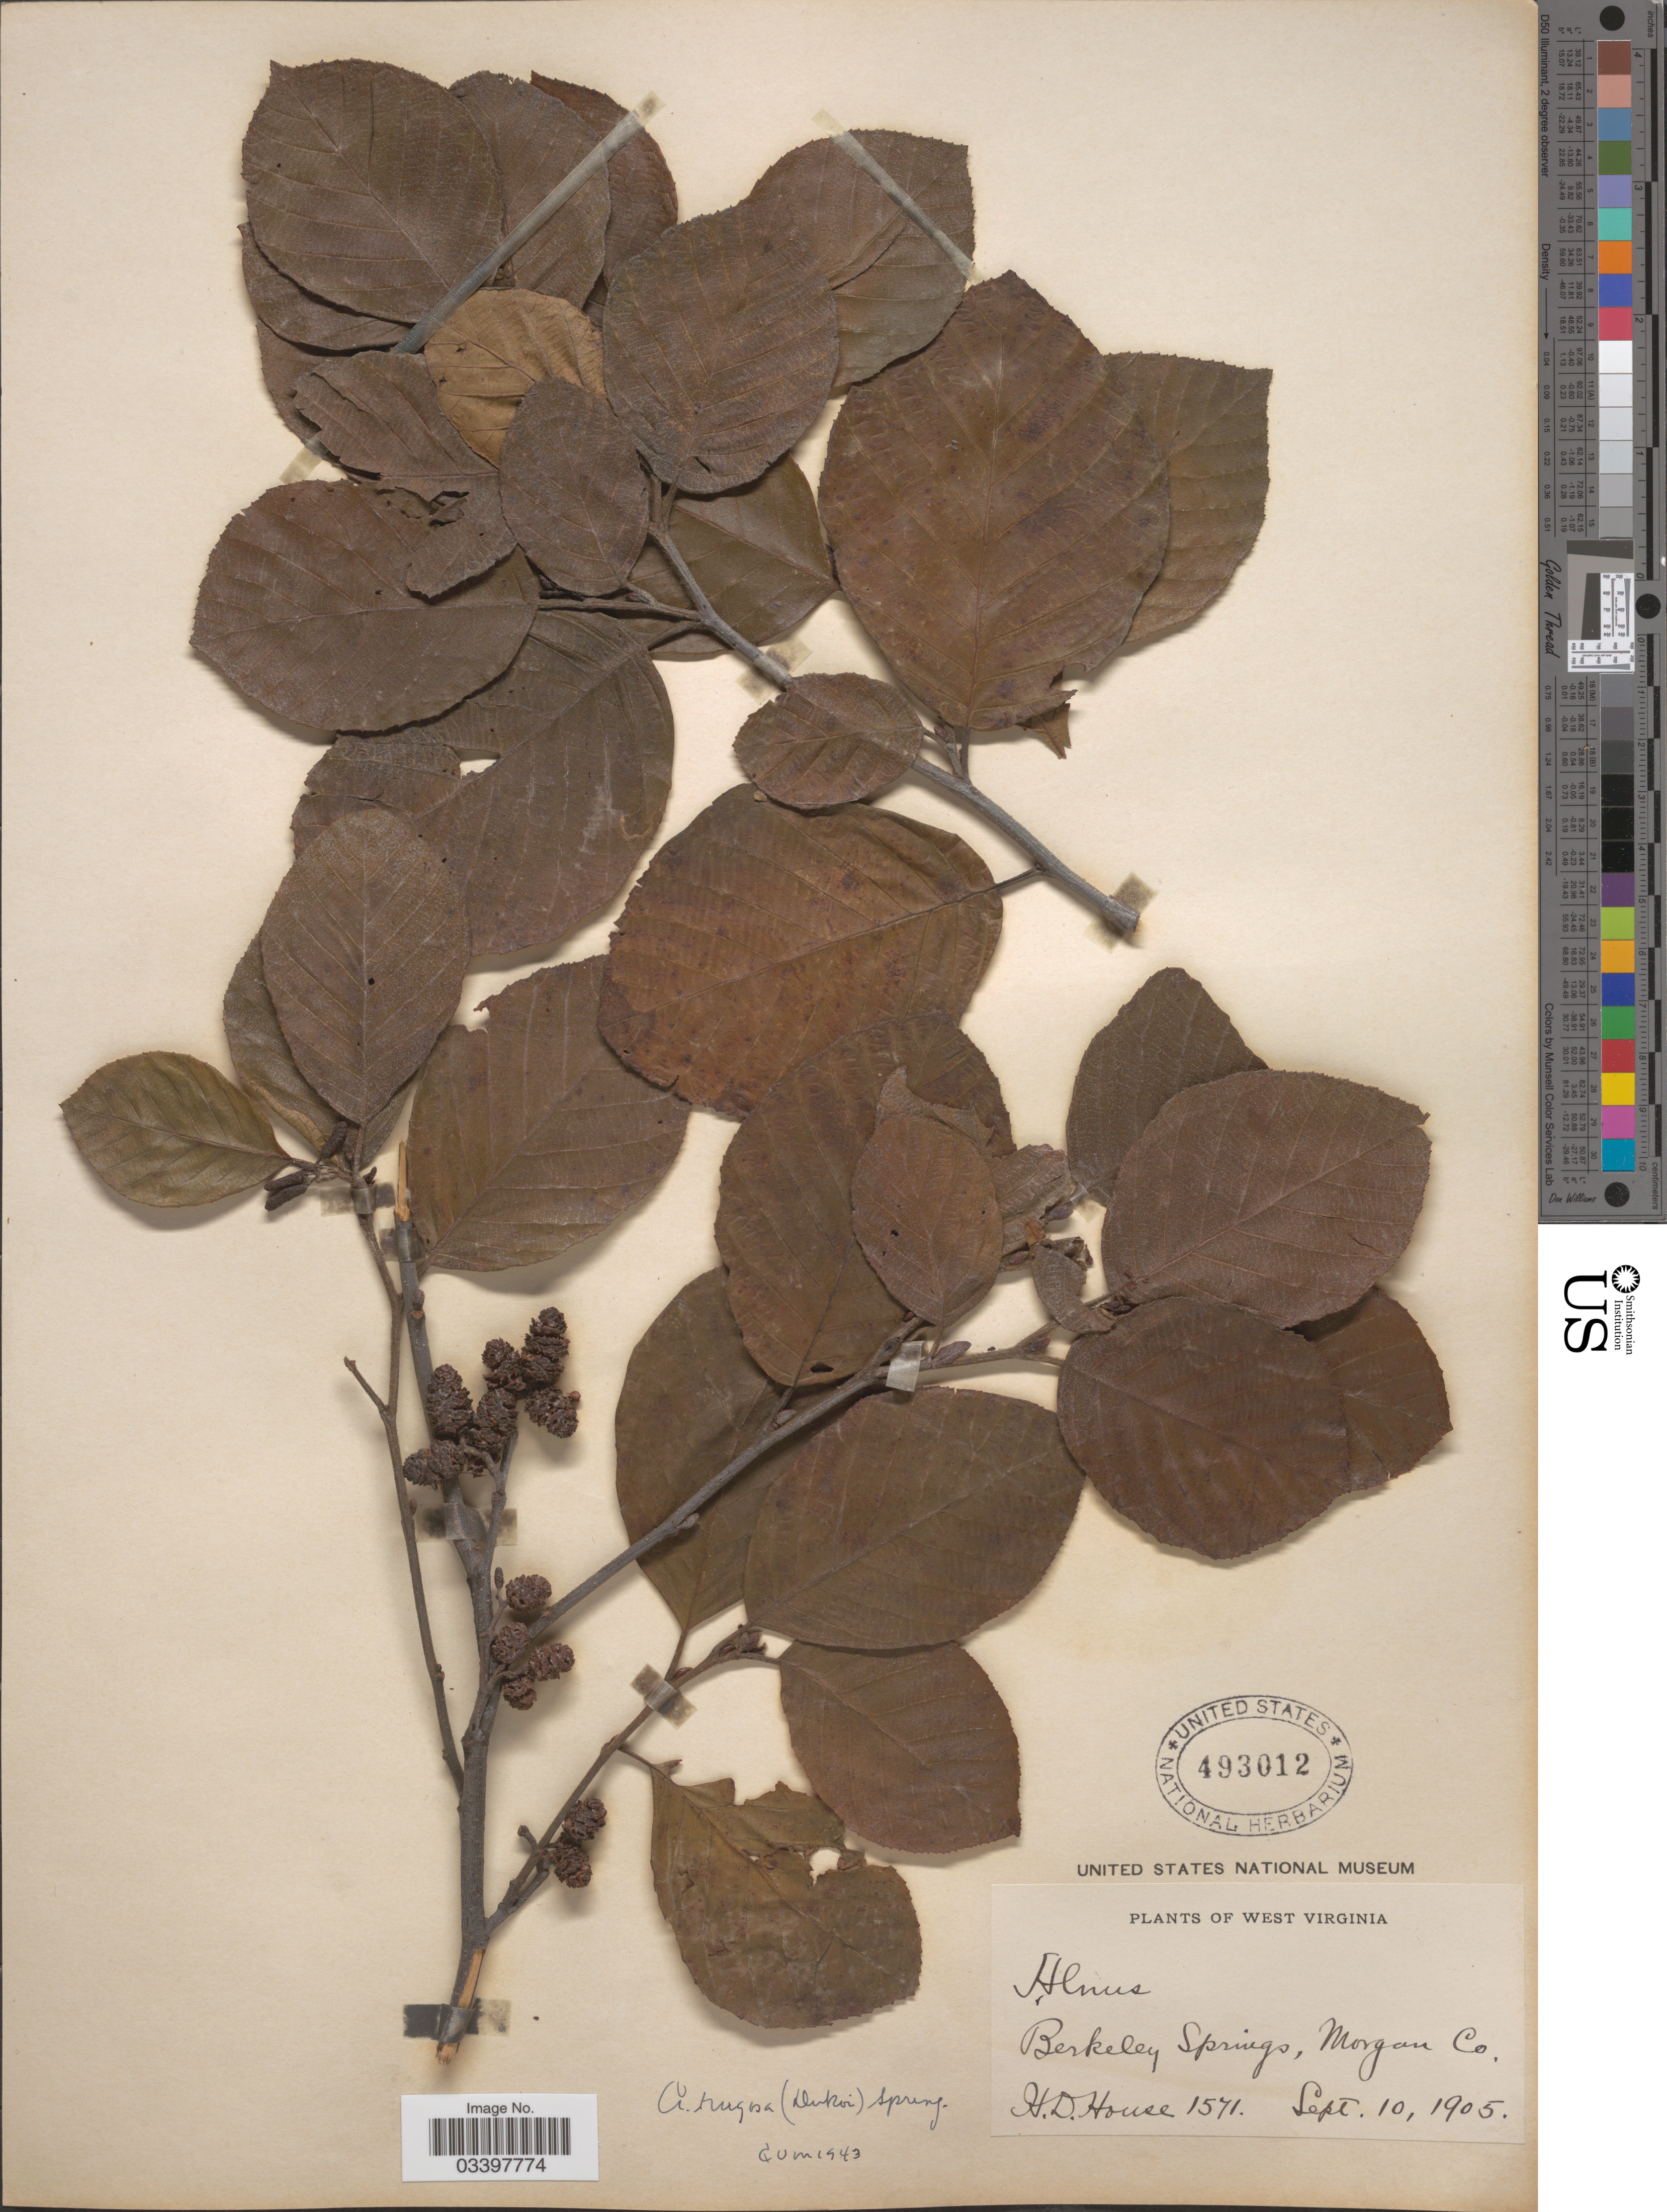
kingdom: Plantae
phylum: Tracheophyta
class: Magnoliopsida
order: Fagales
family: Betulaceae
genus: Alnus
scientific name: Alnus incana subsp. rugosa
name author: (Du Roi) R.T. Clausen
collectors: H. D. House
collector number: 1571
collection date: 1905-09-10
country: United States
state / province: West Virginia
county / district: Morgan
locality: Berkeley Springs, Morgan Co.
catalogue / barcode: US 493012